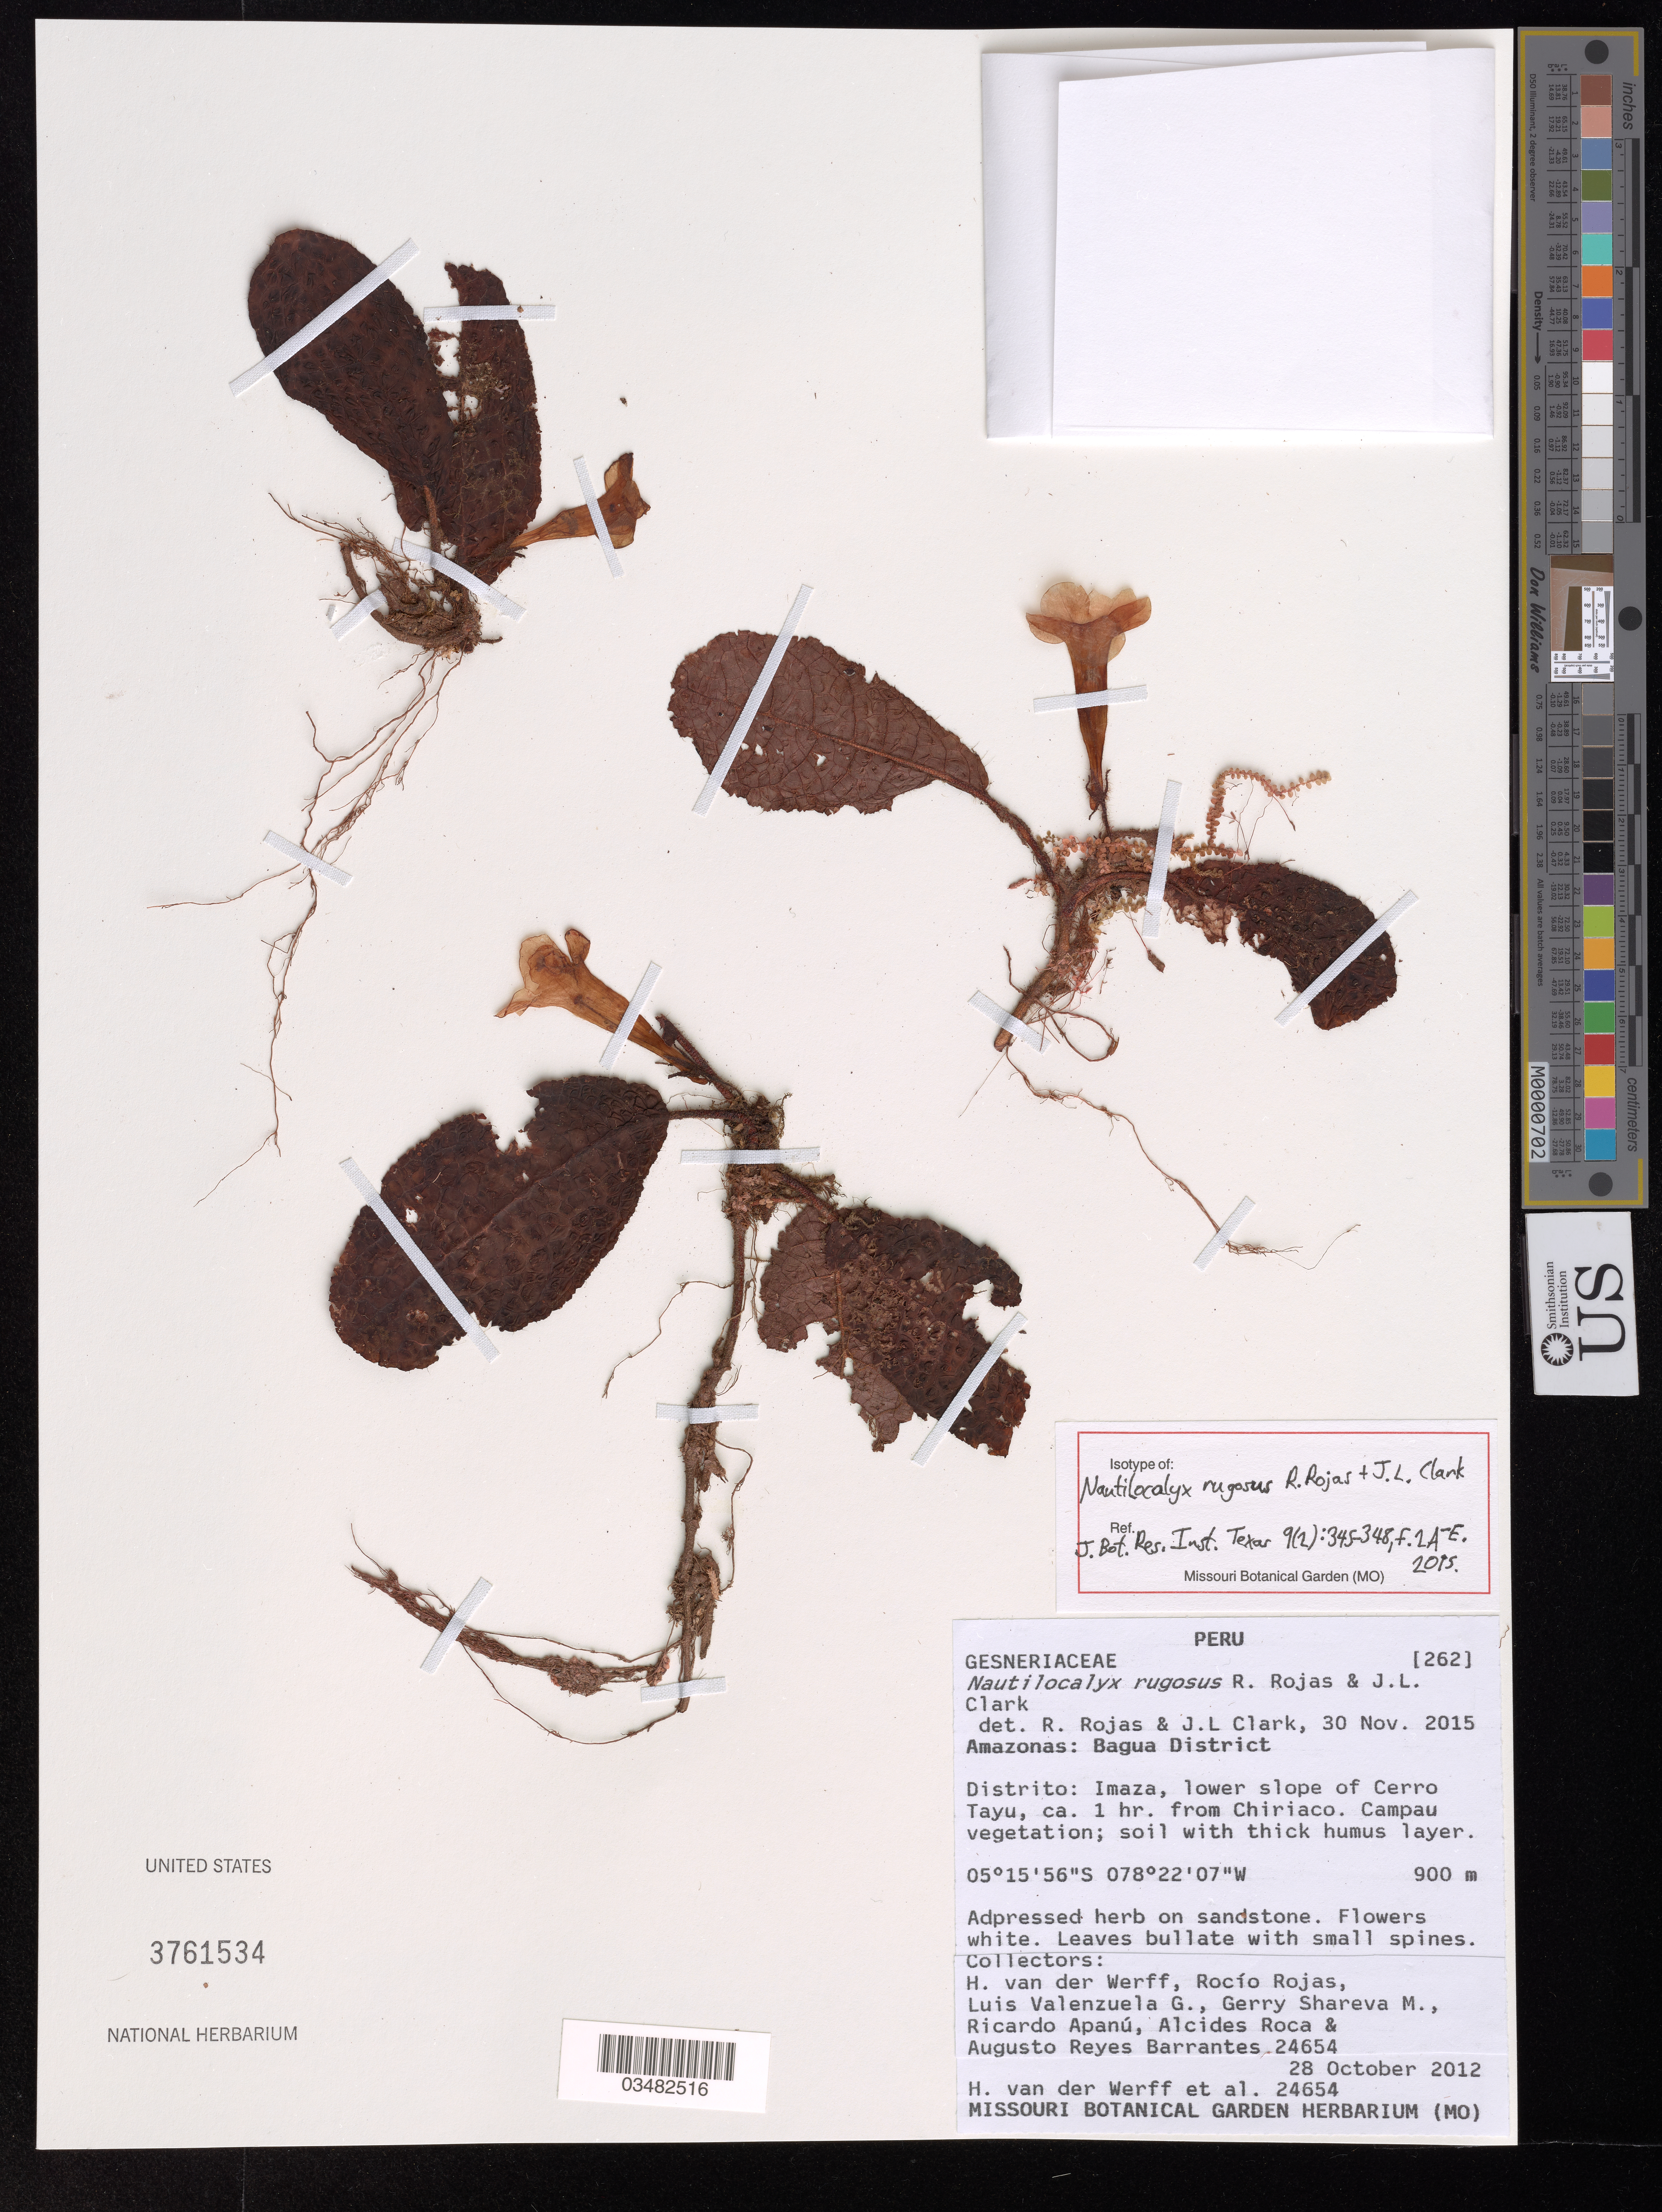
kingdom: Plantae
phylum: Tracheophyta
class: Magnoliopsida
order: Lamiales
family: Gesneriaceae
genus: Nautilocalyx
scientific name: Nautilocalyx rugosus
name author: R. Rojas & J.L. Clark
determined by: Rojas Gonzáles, Rocío del Pilar; Clark, J. L.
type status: Isotype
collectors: H. van der Werff & et al.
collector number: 24654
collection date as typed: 28 October 2012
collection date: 2012-10-28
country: Peru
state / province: Amazonas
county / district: Bagua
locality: Imaza, lower slope of Cerro Tayu, ca. 1 hr. from Chiriaco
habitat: soil with thick humus layer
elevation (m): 900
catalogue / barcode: US 3761534